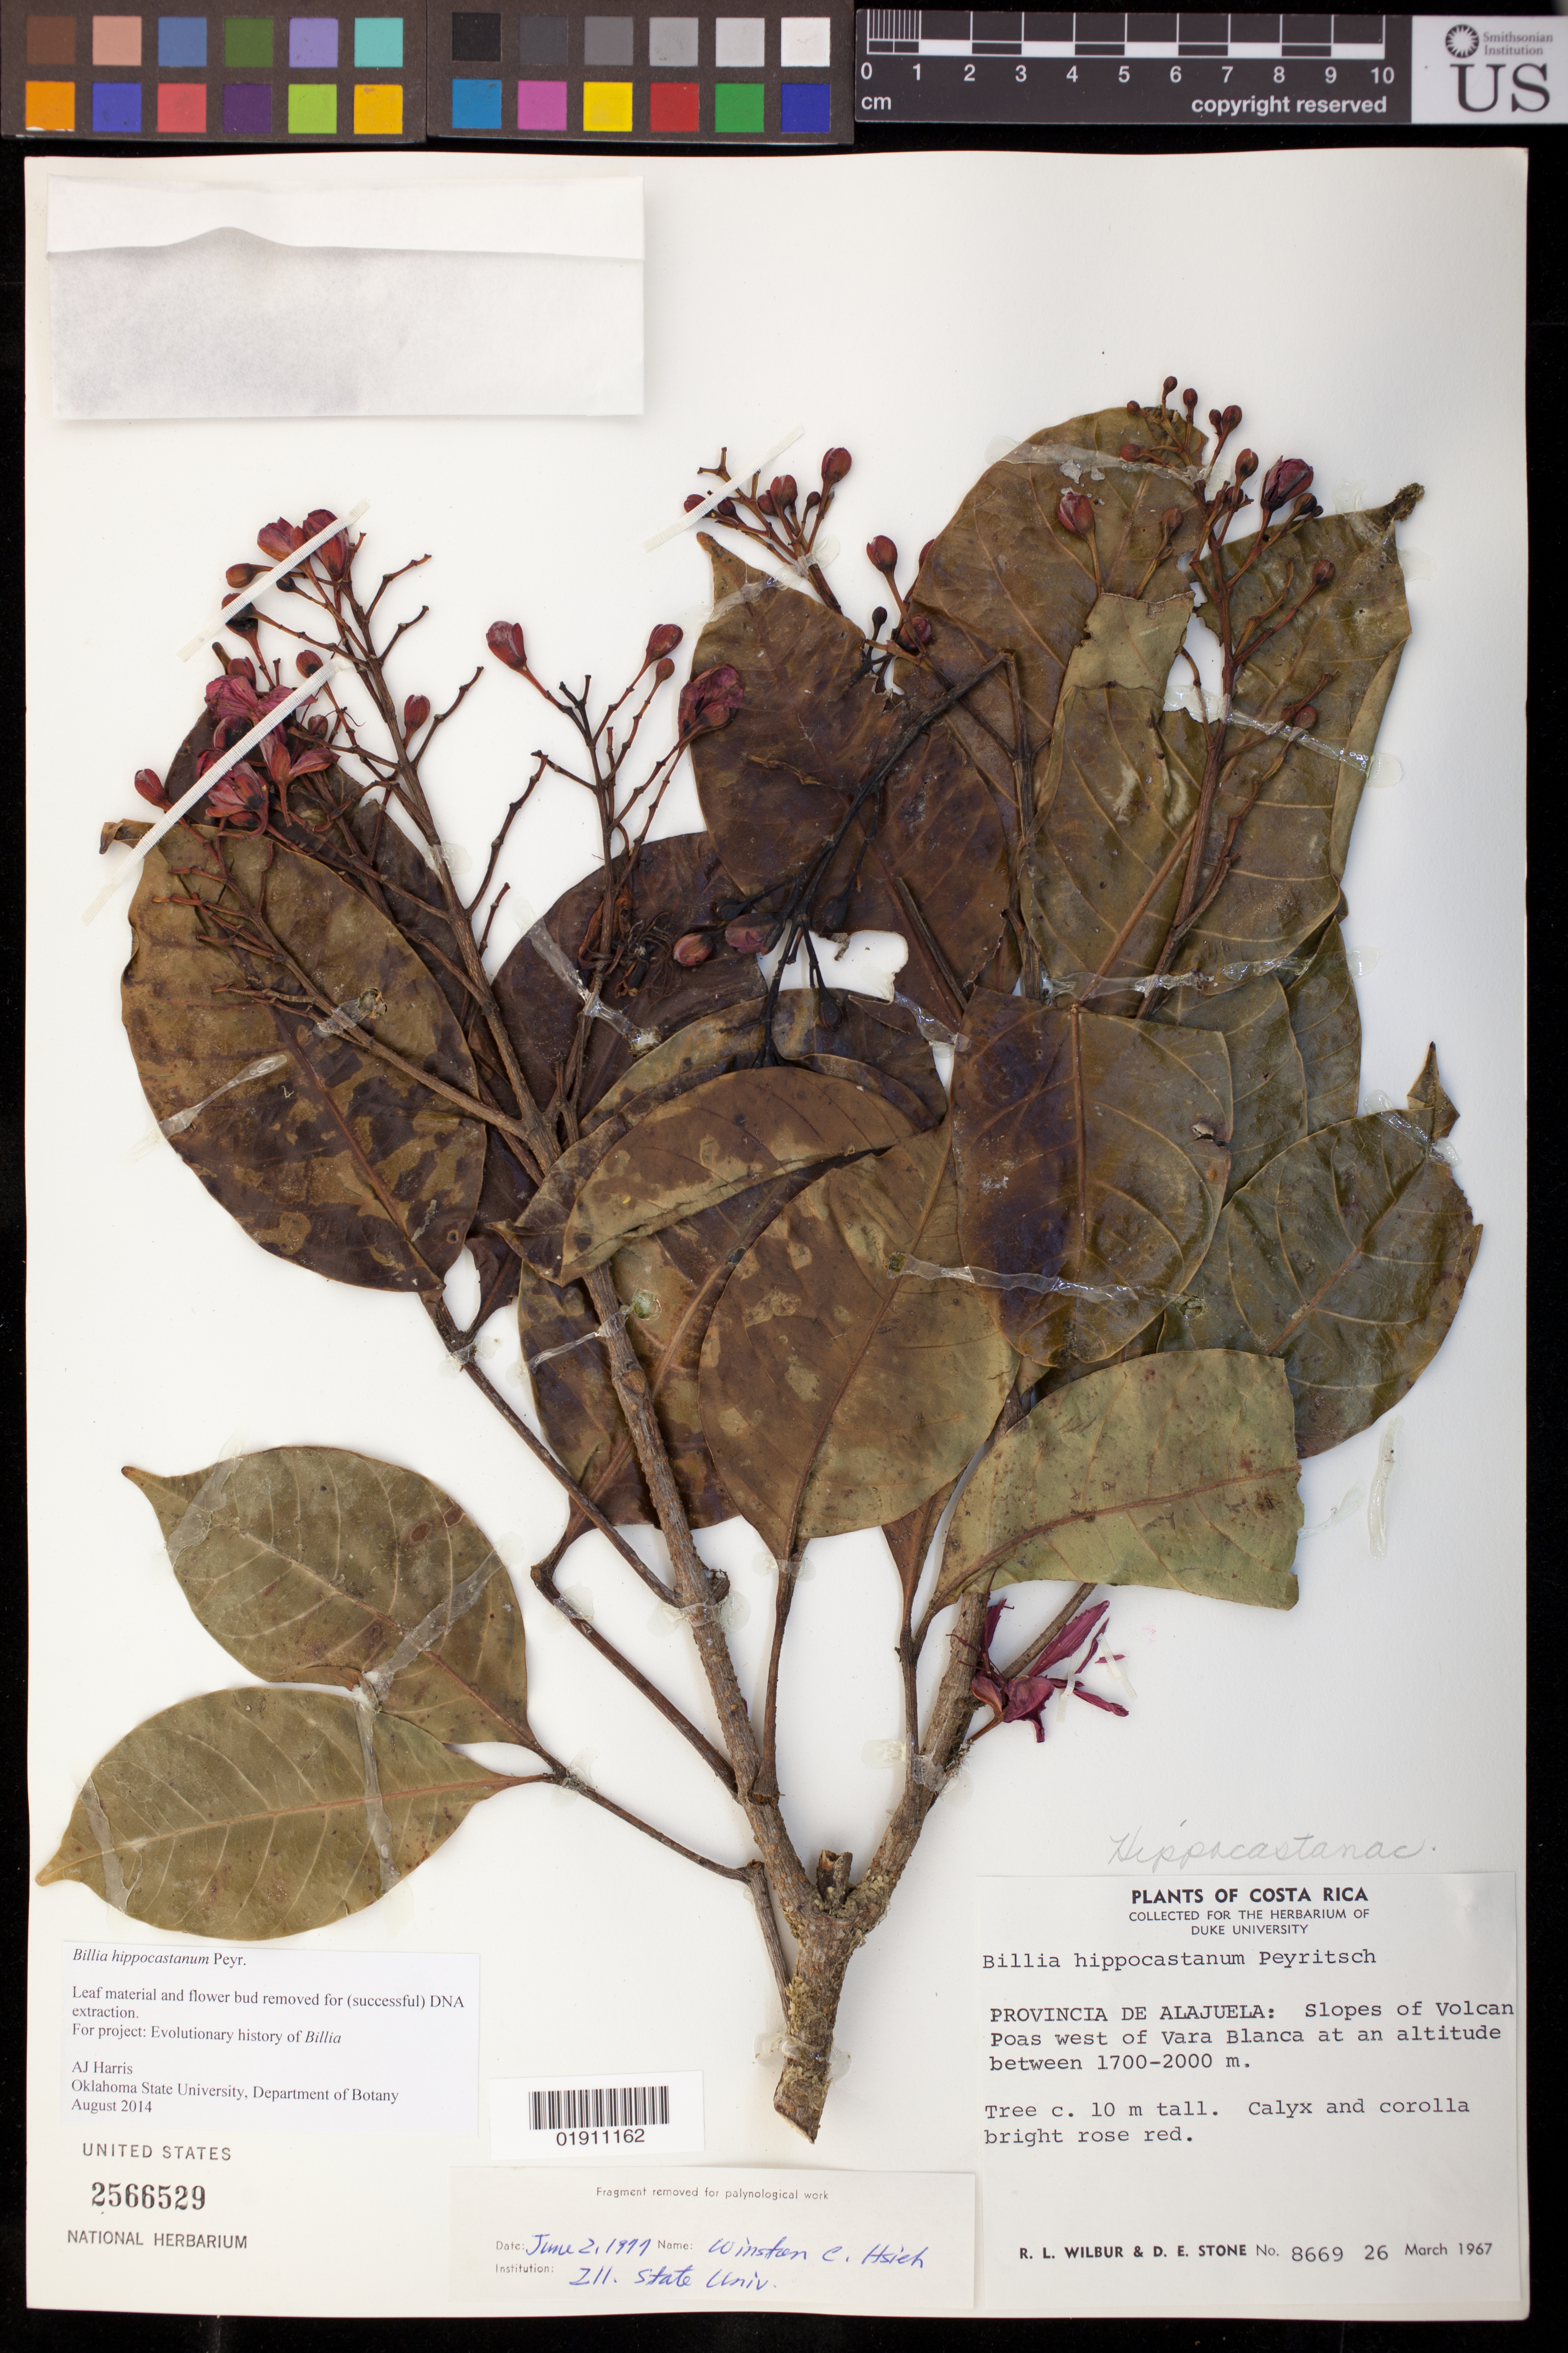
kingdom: Plantae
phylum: Tracheophyta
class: Magnoliopsida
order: Sapindales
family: Sapindaceae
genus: Billia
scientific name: Billia hippocastanum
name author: Peyr.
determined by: Harris, A. J.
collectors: R. L. Wilbur & D. E. Stone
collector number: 8669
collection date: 1967-03-26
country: Costa Rica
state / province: Alajuela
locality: Slopes of Volcan Poas west of Vara Blanca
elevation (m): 1700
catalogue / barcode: US 2566529